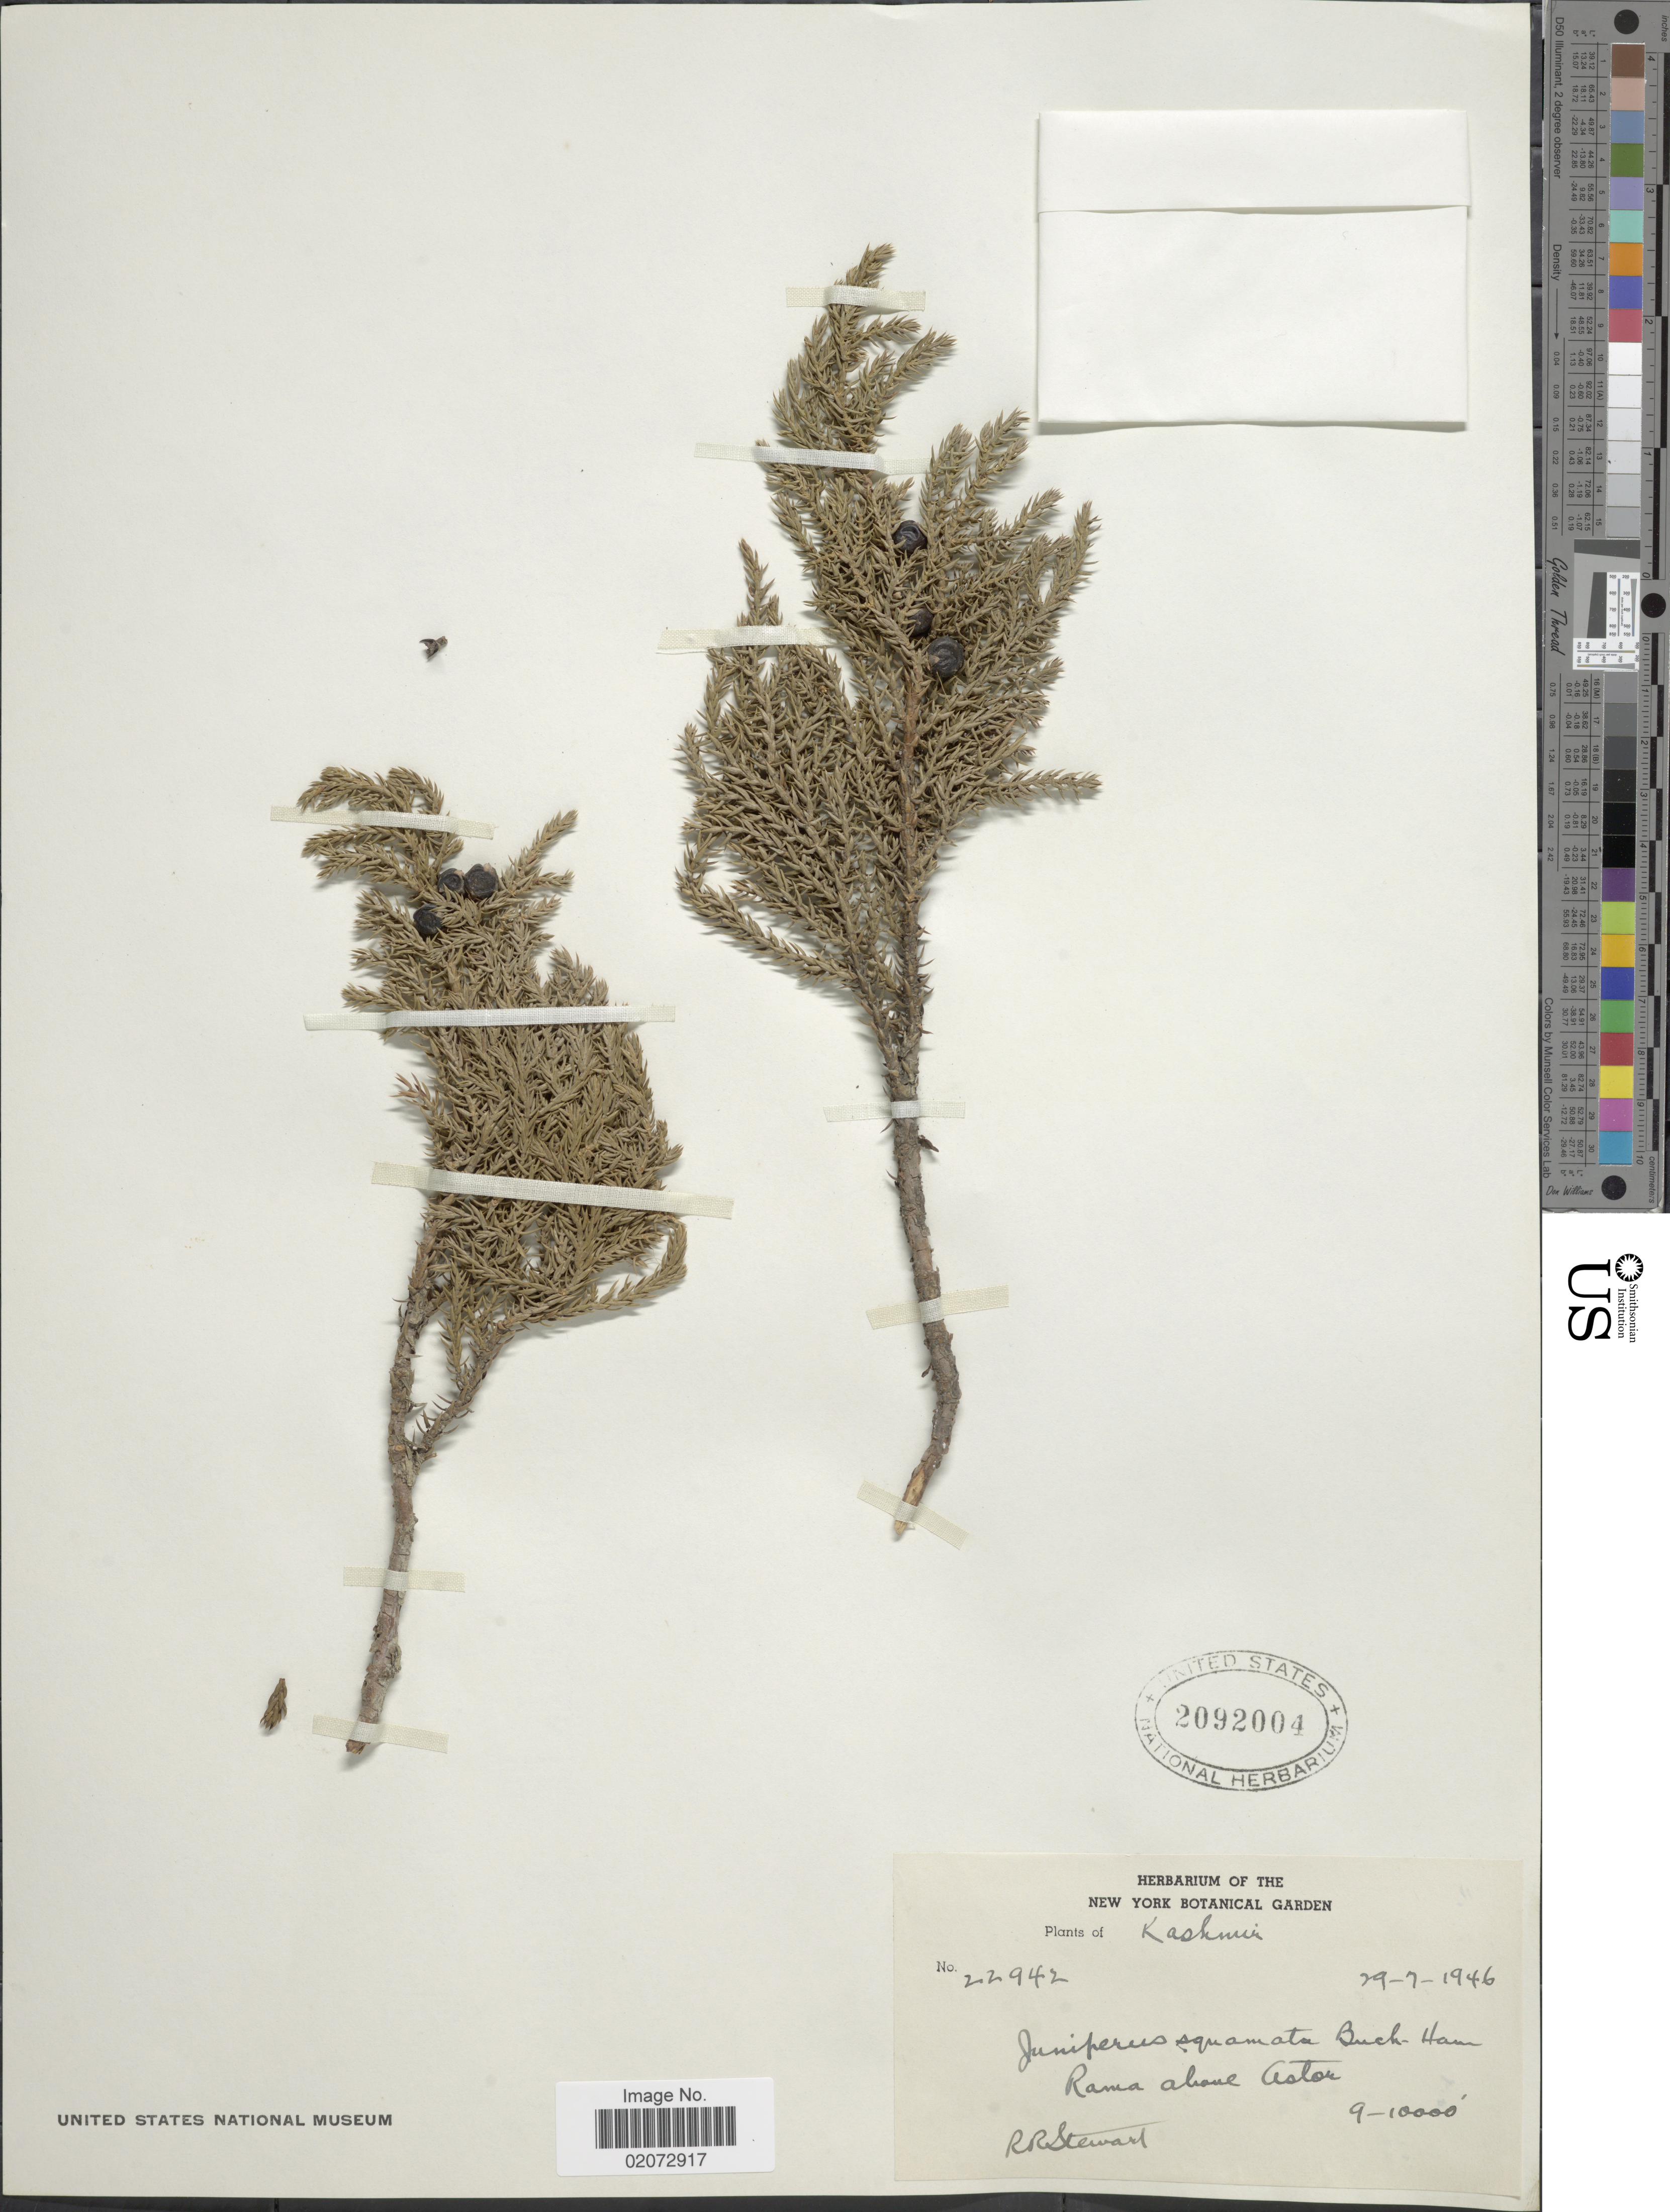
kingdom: Plantae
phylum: Tracheophyta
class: Pinopsida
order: Pinales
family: Cupressaceae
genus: Juniperus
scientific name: Juniperus squamata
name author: Buch.-Ham. ex D. Don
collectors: R. R. Stewart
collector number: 22942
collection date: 1946-07-29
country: Pakistan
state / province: Gilgit-Baltistan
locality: Rama above Astor. Kashmir.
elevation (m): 2743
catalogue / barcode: US 2092004